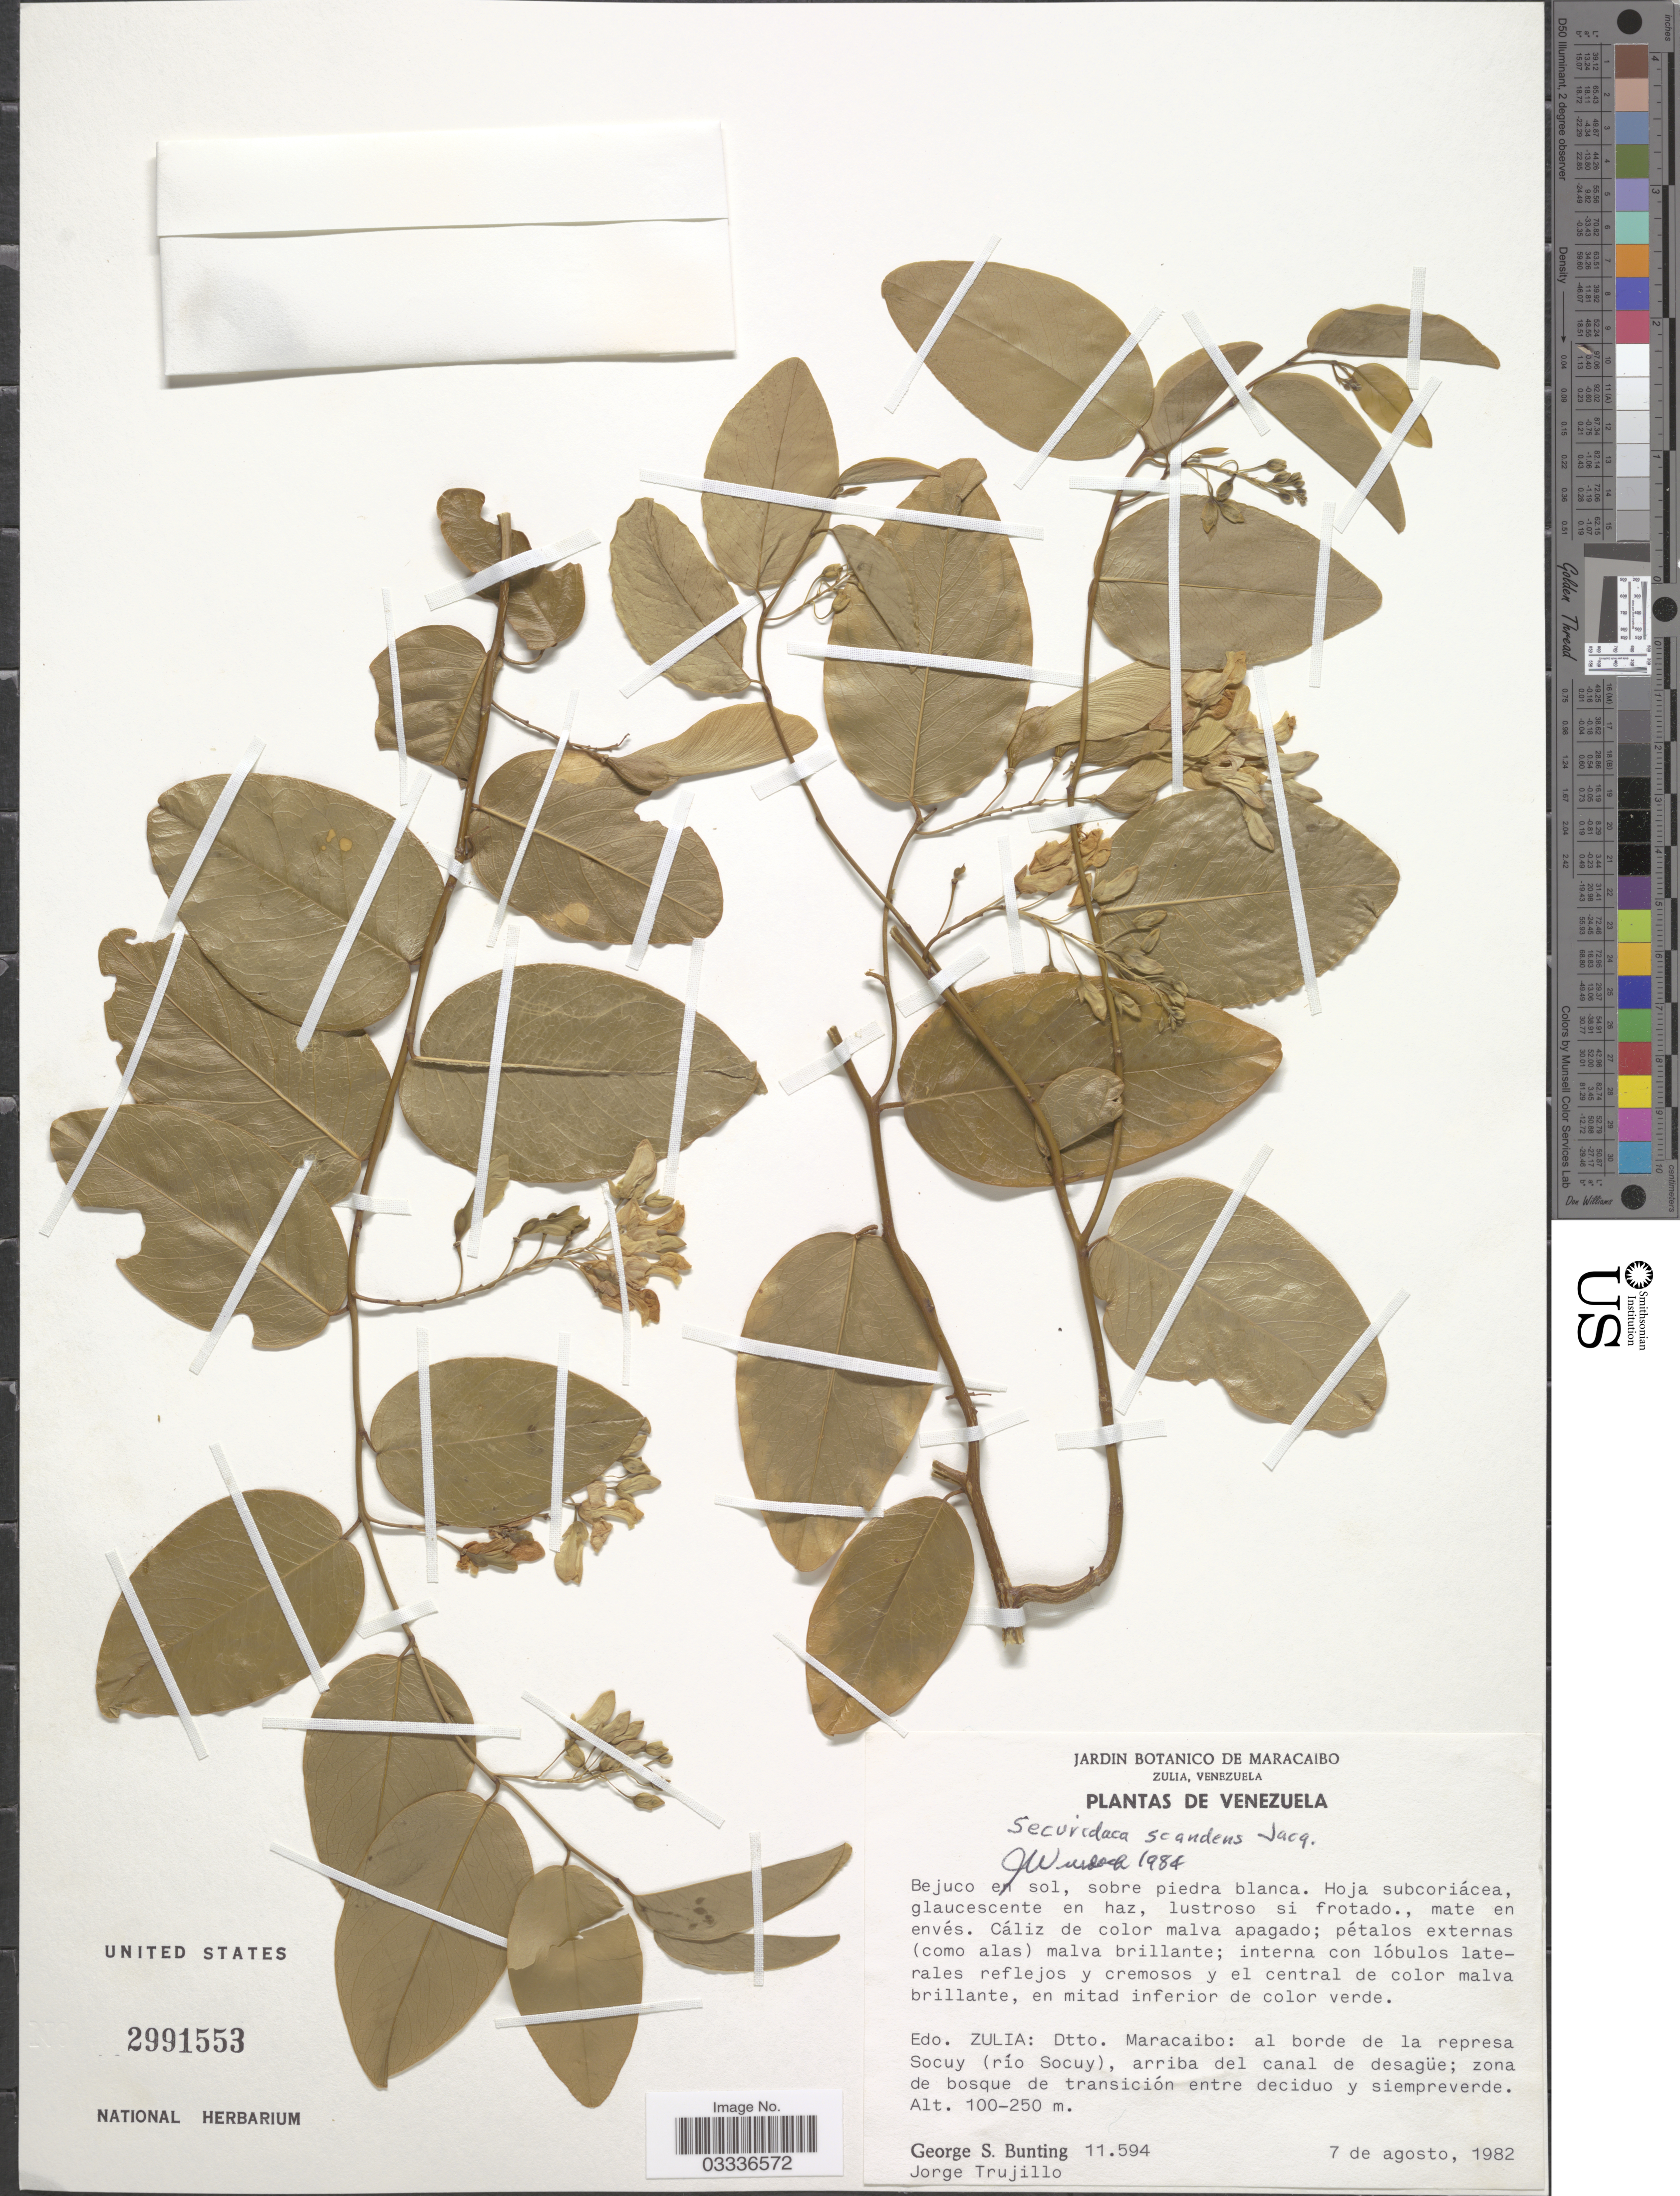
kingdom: Plantae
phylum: Tracheophyta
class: Magnoliopsida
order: Fabales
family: Polygalaceae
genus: Securidaca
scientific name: Securidaca scandens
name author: Jacq.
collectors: G. S. Bunting & J. Trujillo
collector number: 11594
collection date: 1982-08-07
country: Venezuela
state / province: Zulia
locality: Dtto. Maracaibo: al borde de la represa Socuy (río Socuy), arriba del canal de desagüe.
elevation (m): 100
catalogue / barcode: US 2991553